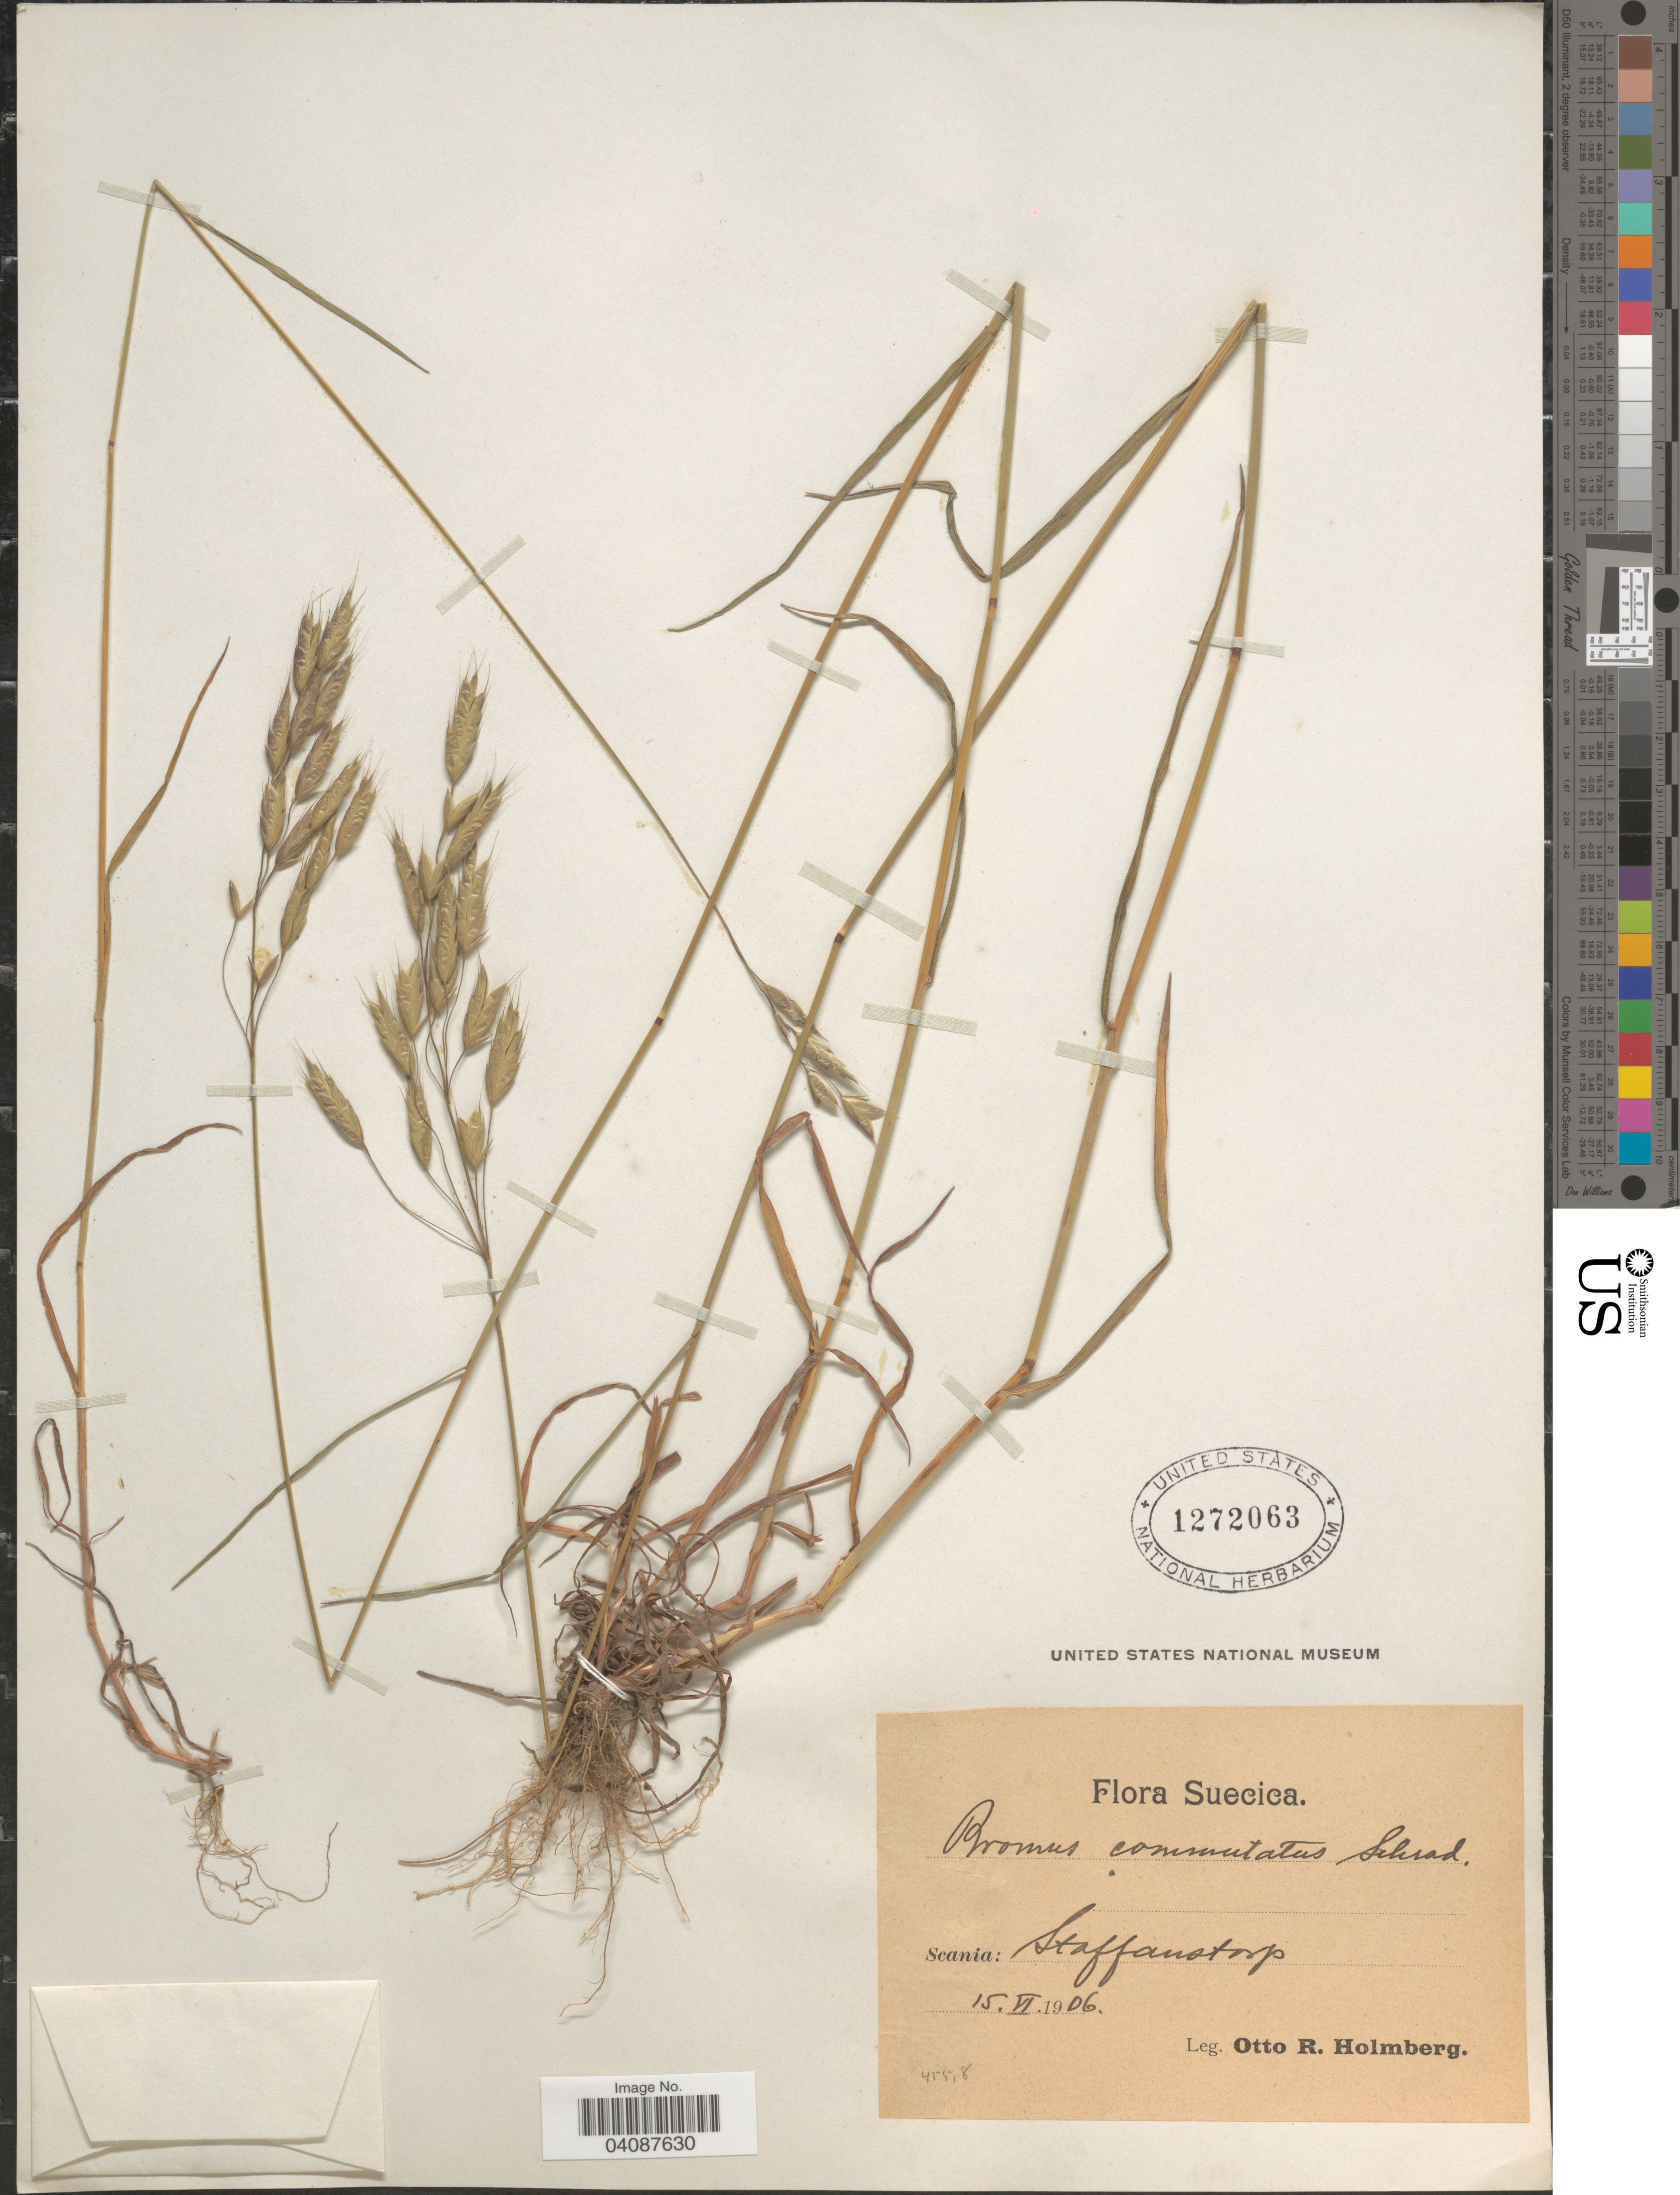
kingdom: Plantae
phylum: Tracheophyta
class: Liliopsida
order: Poales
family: Poaceae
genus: Bromus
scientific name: Bromus commutatus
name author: Schrad.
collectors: O. Holmberg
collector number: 45518*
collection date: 1906-06-15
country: Sweden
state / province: Skåne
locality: Suecica. Scania: Staffanstorp.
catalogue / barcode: US 1272063